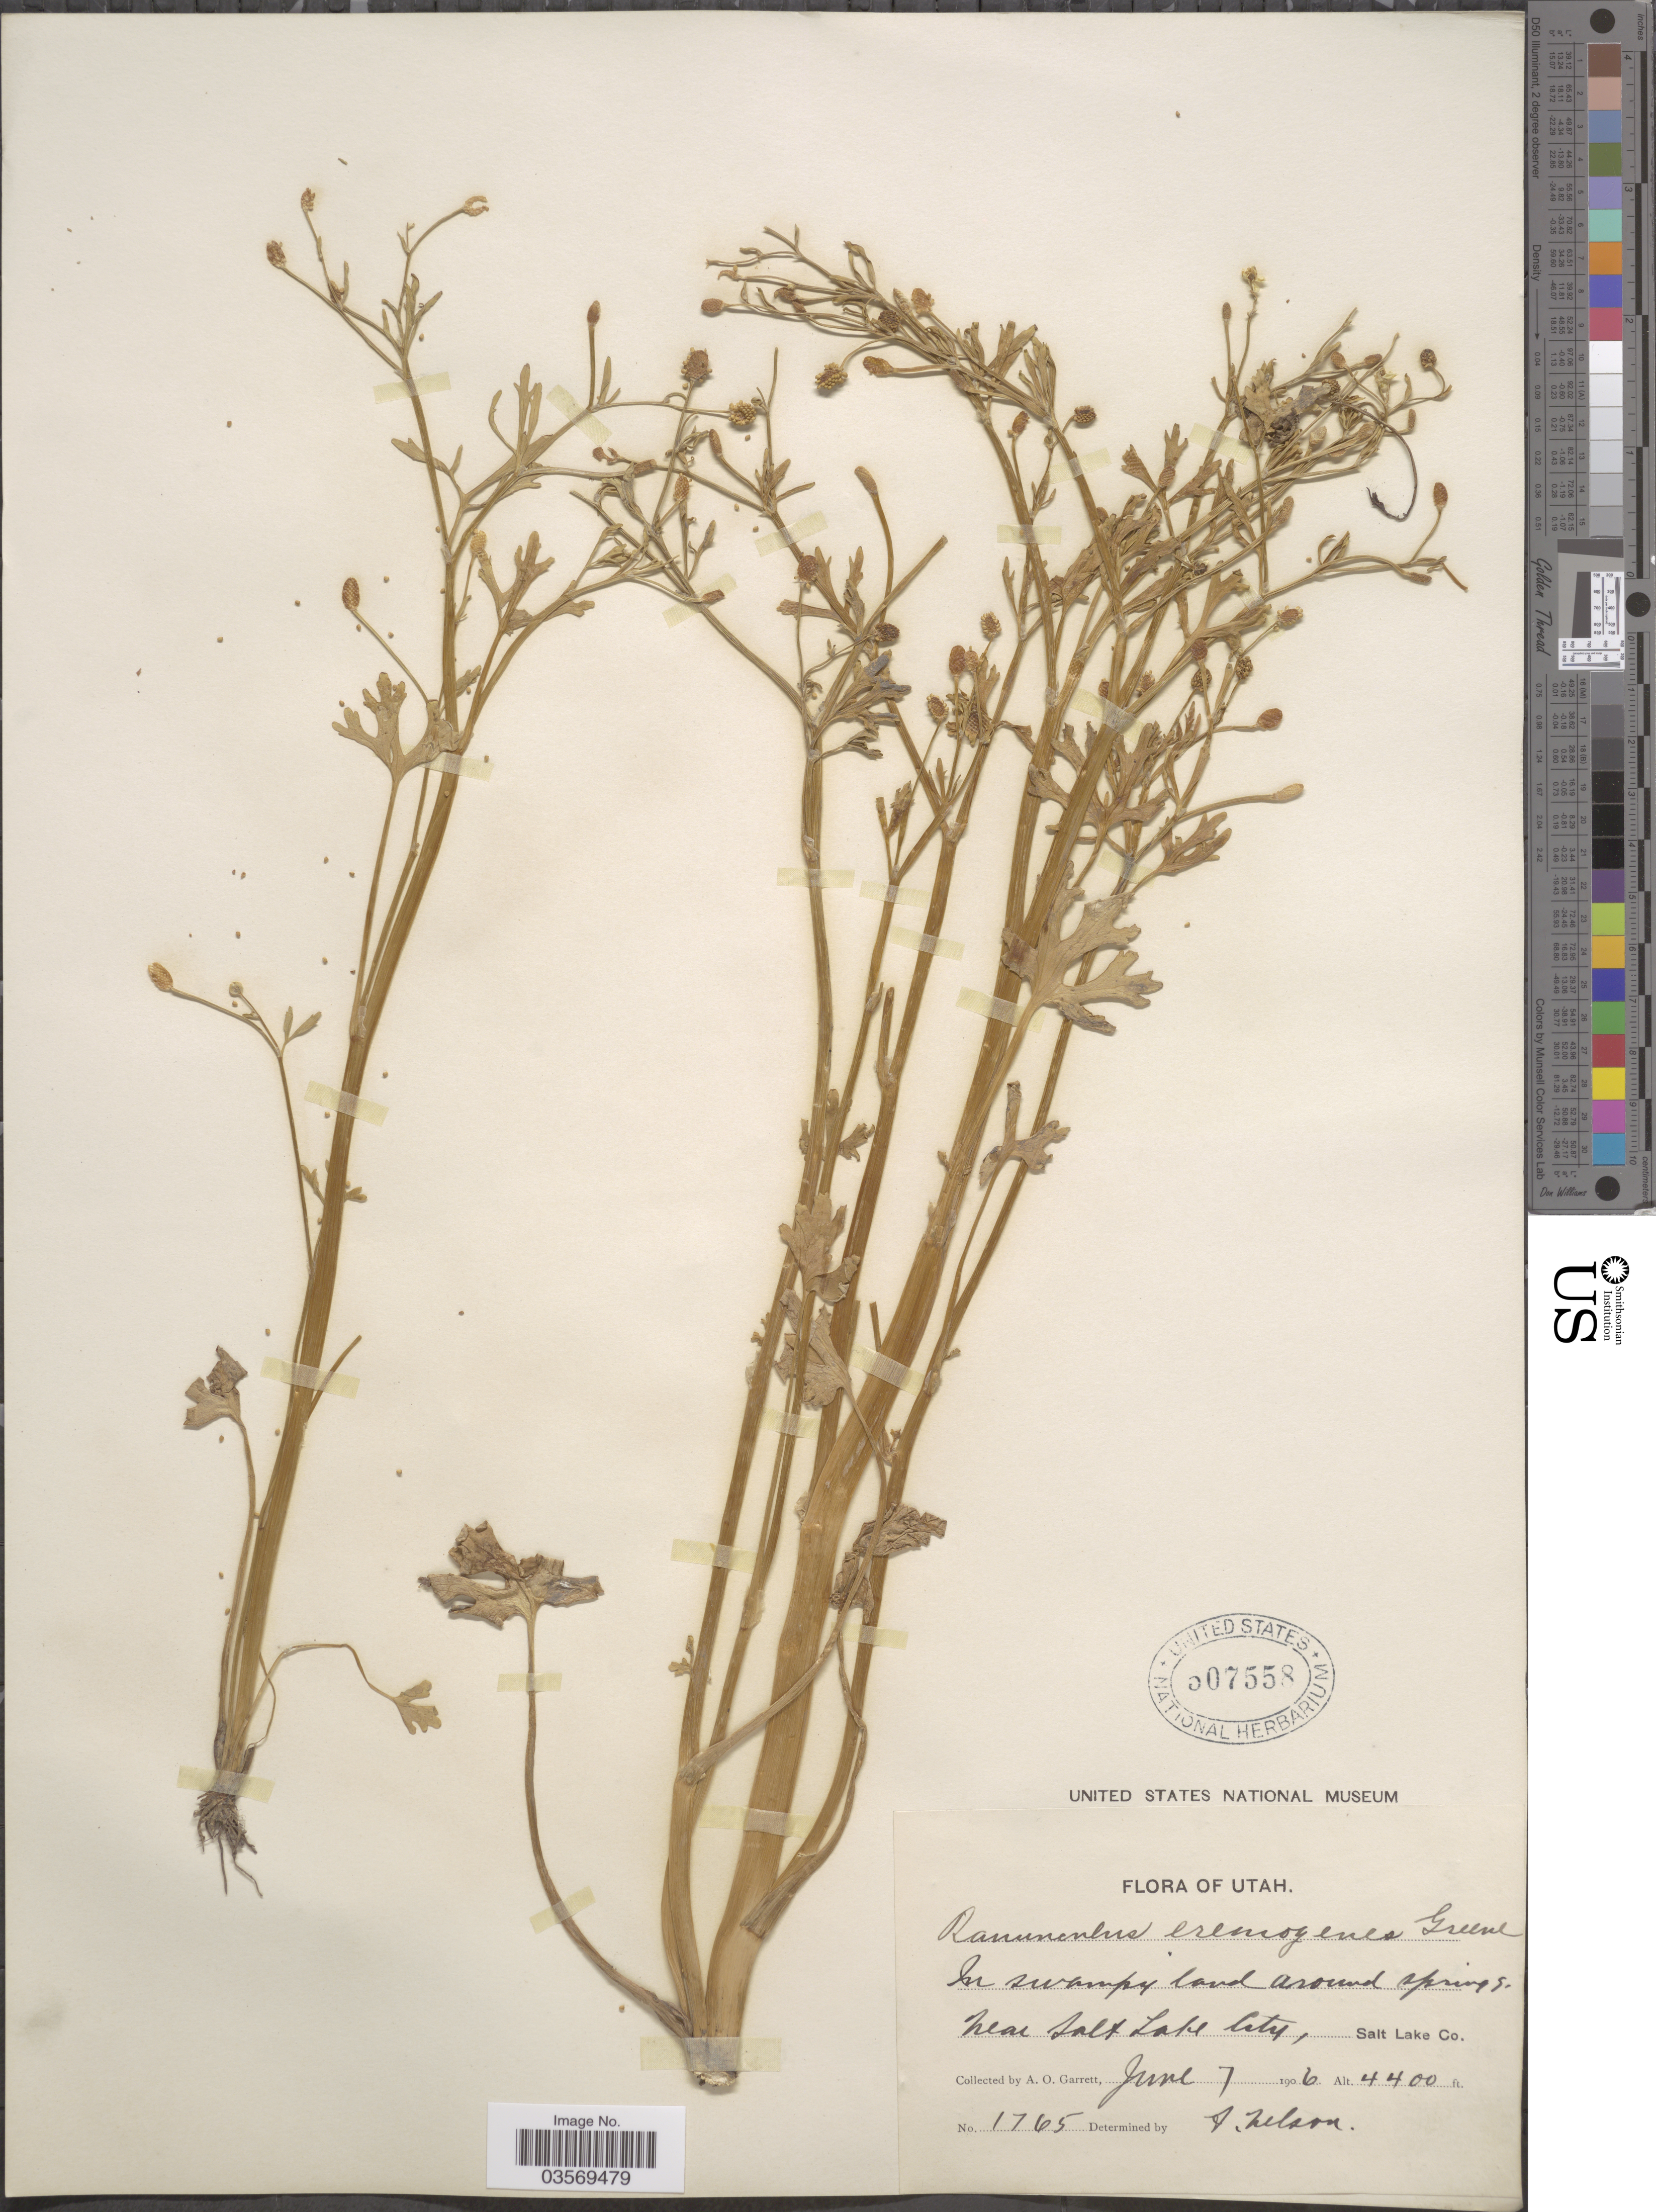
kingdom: Plantae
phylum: Tracheophyta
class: Magnoliopsida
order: Ranunculales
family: Ranunculaceae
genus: Ranunculus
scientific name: Ranunculus sceleratus var. multifidus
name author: Nutt.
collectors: A. O. Garrett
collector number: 1765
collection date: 1906-06-07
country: United States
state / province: Utah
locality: Near Salt Lake City. Salt Lake Co.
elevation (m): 1341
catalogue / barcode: US 507558